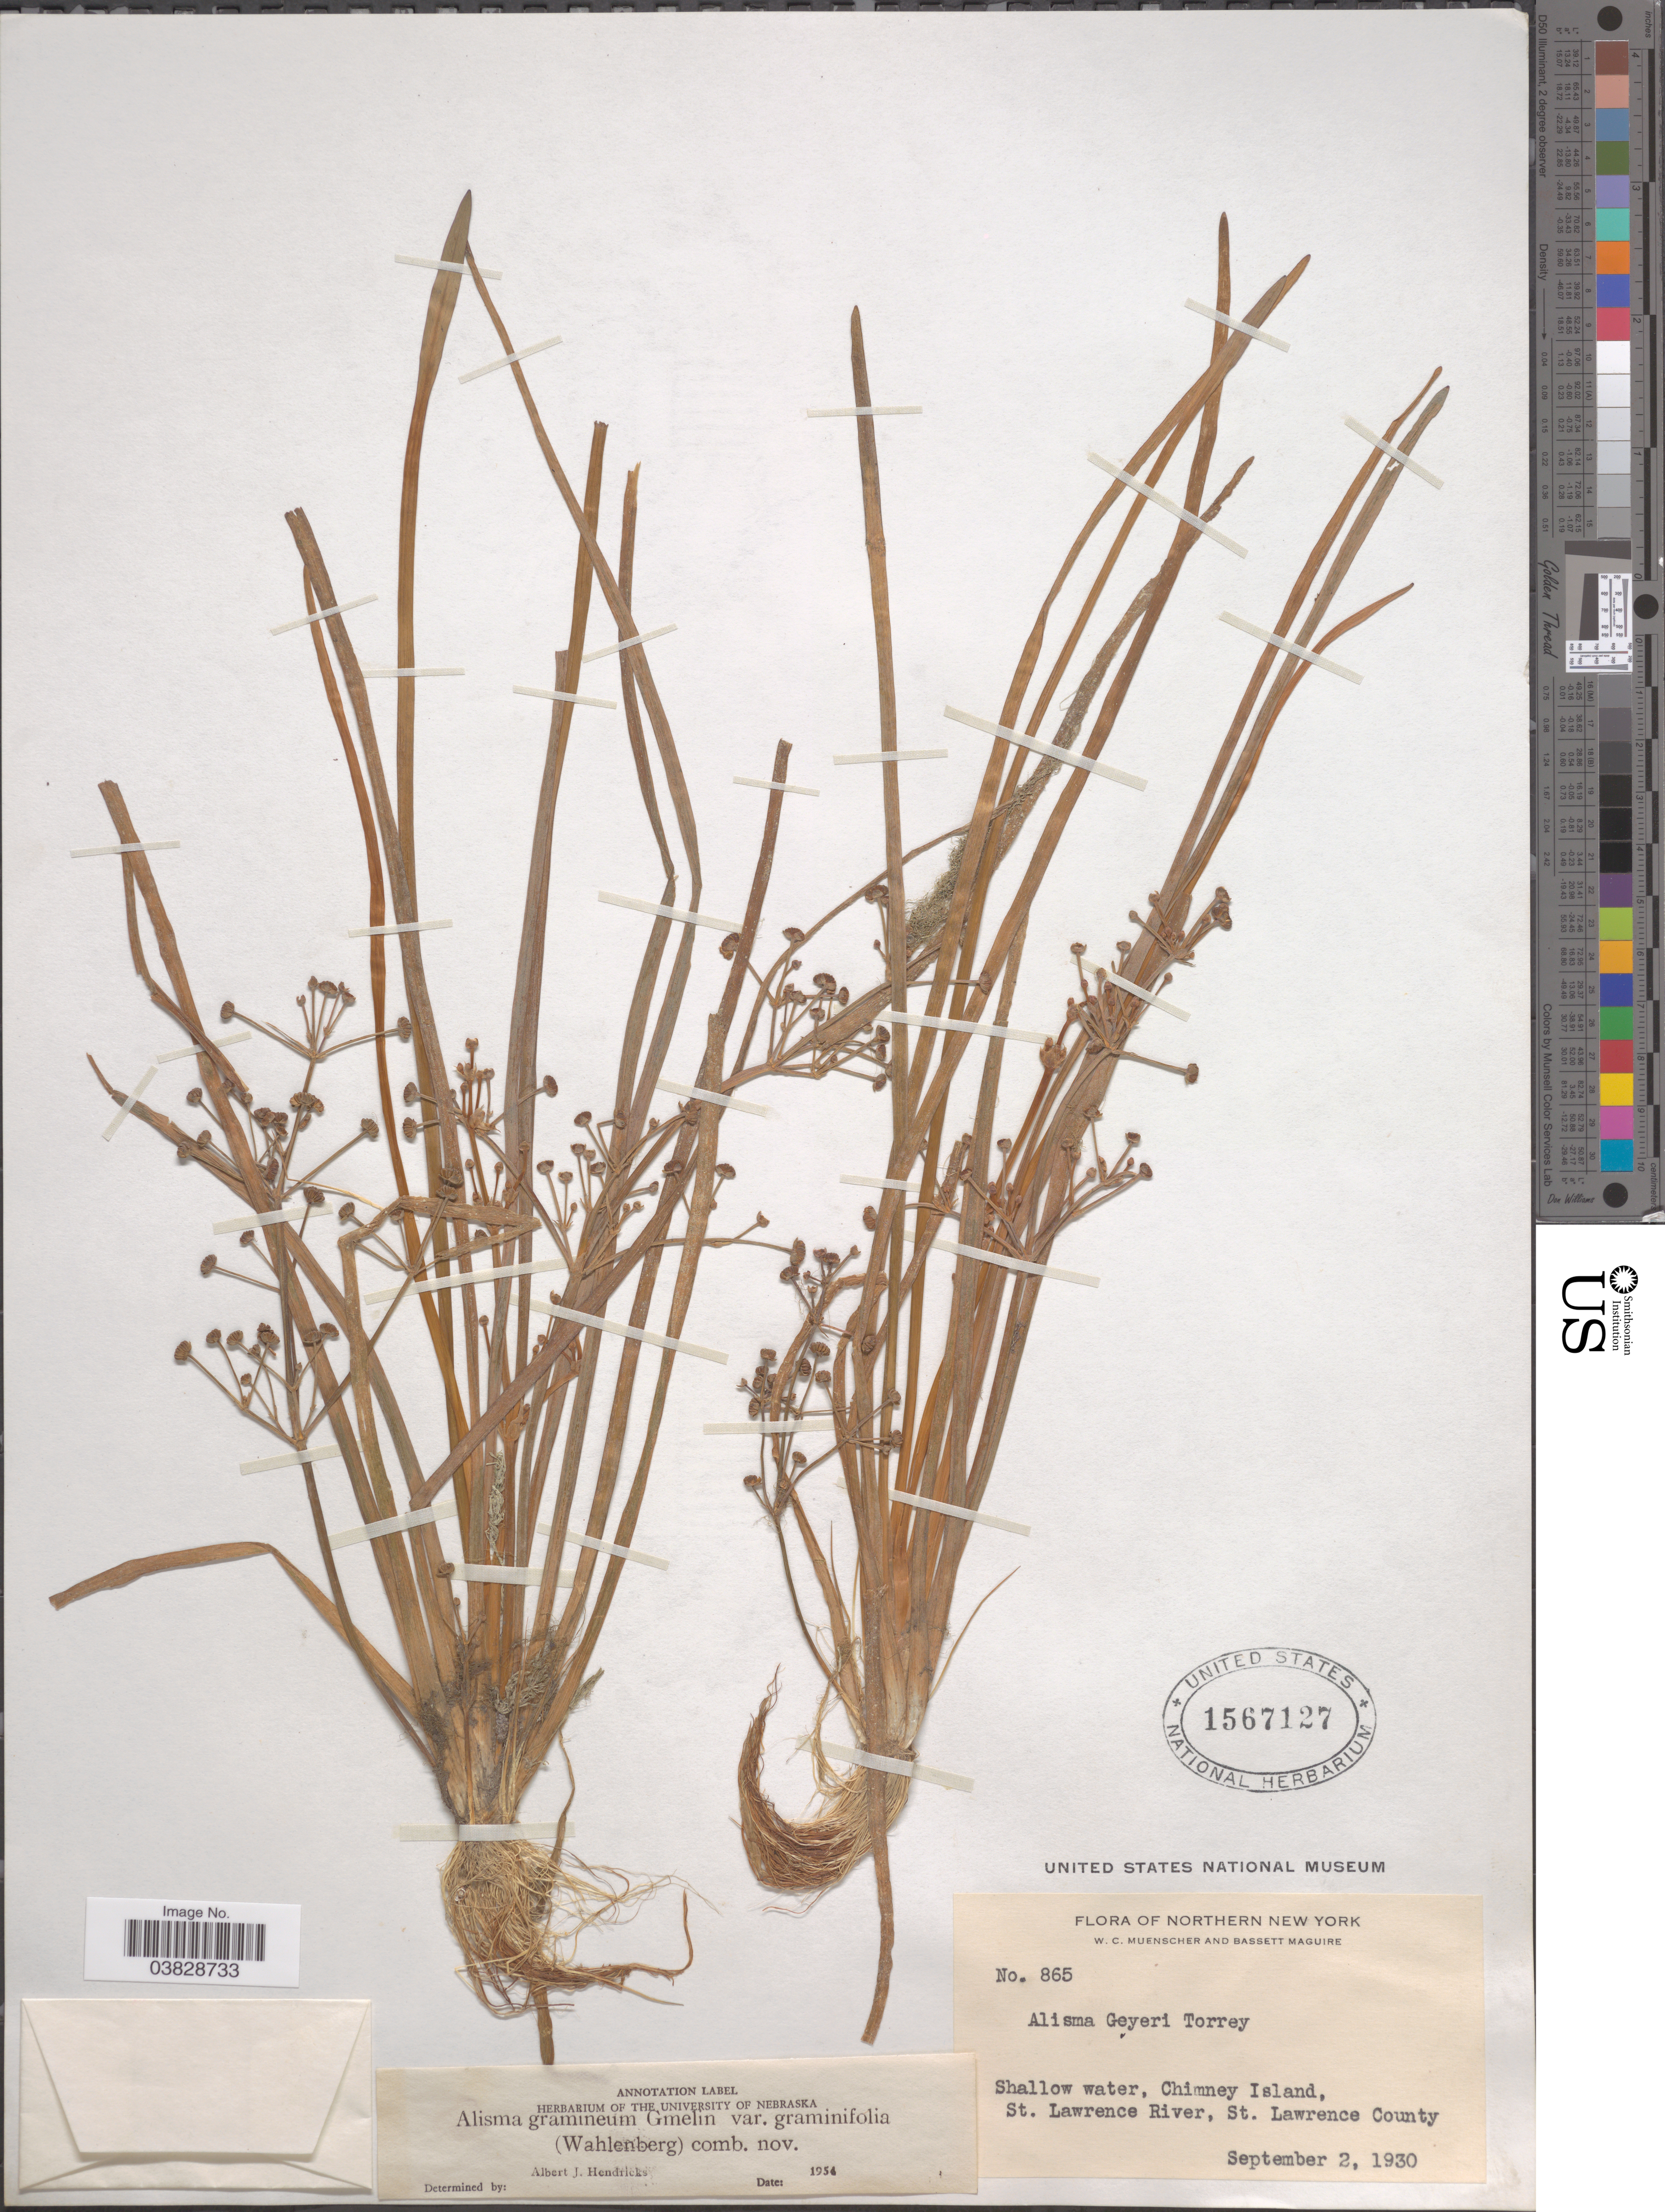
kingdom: Plantae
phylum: Tracheophyta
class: Liliopsida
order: Alismatales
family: Alismataceae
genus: Alisma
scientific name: Alisma gramineum var. graminifolia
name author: (Wahlenb.) A.J.Hendricks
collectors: W. Muenscher & B. Maguire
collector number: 865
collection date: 1930-09-02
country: United States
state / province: New York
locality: Northern New York. Shallow water, Chimney Island, St. Lawrence River, St. Lawrence County.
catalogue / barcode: US 1567127